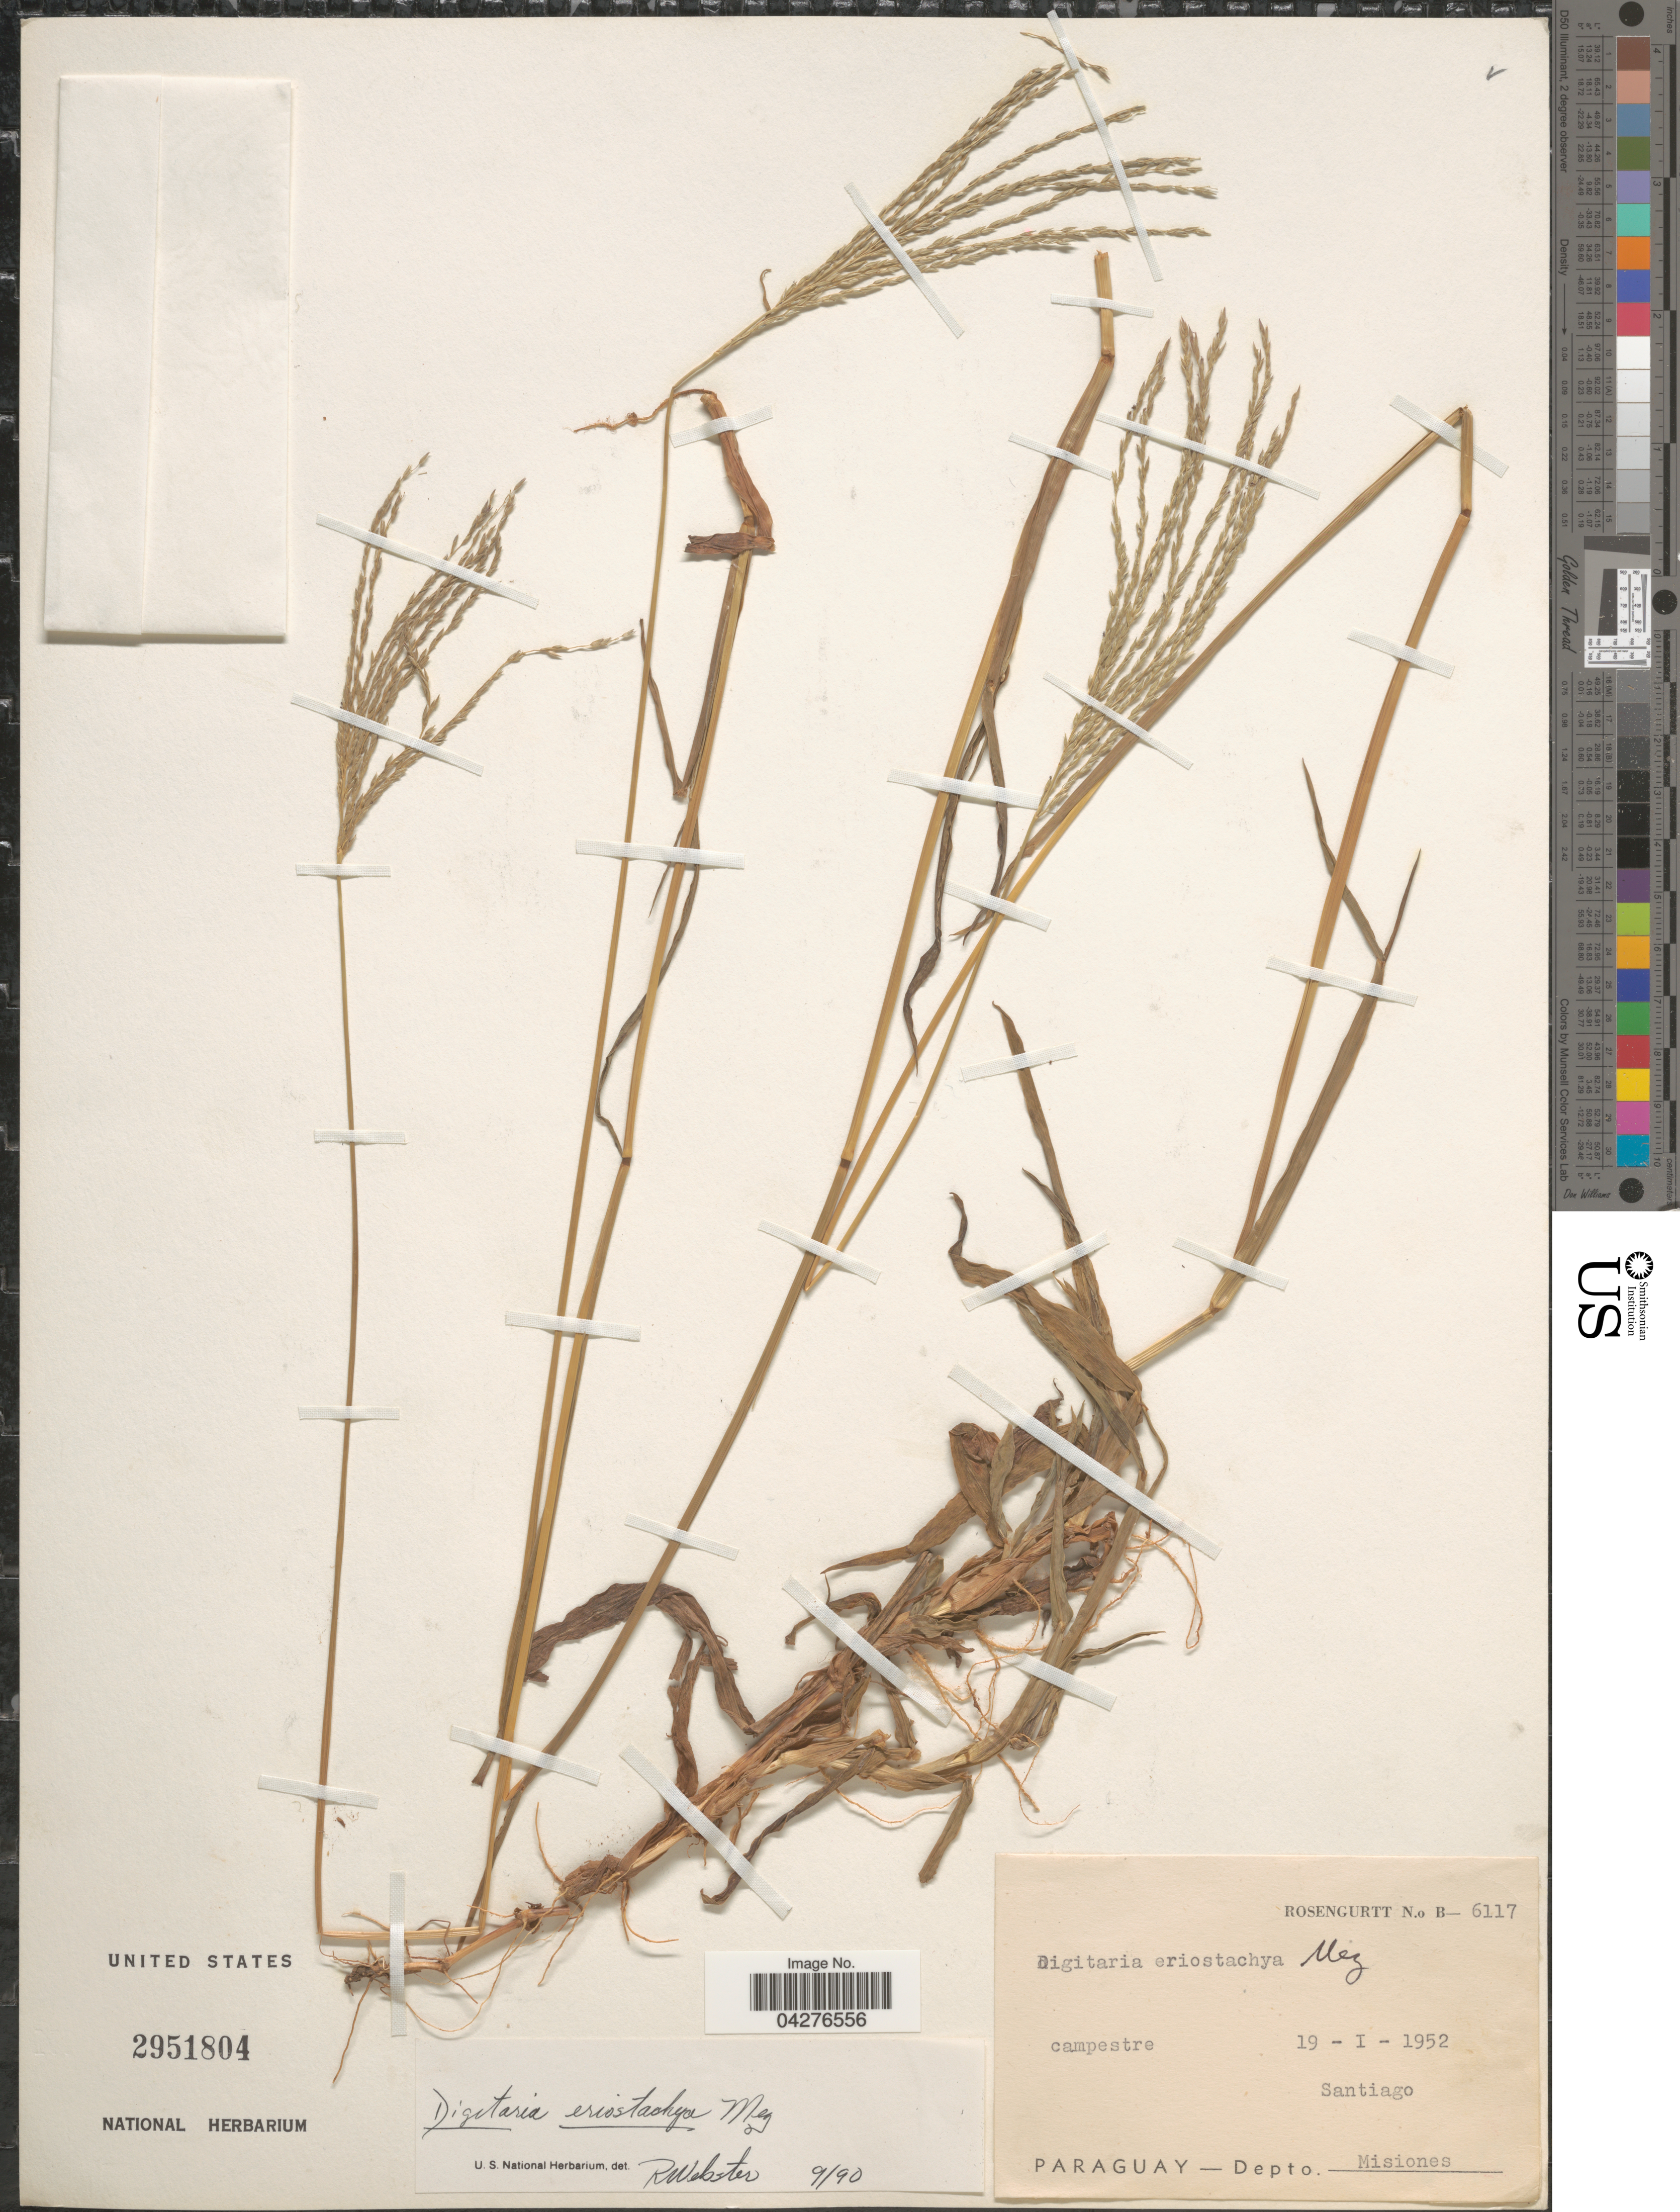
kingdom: Plantae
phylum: Tracheophyta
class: Liliopsida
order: Poales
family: Poaceae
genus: Digitaria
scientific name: Digitaria eriostachya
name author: Mez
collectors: Rosengurtt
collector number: B-6117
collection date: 1952-01-19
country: Paraguay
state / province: Misiones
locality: Campestre. Santiago. Depto. Misiones.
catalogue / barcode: US 2951804